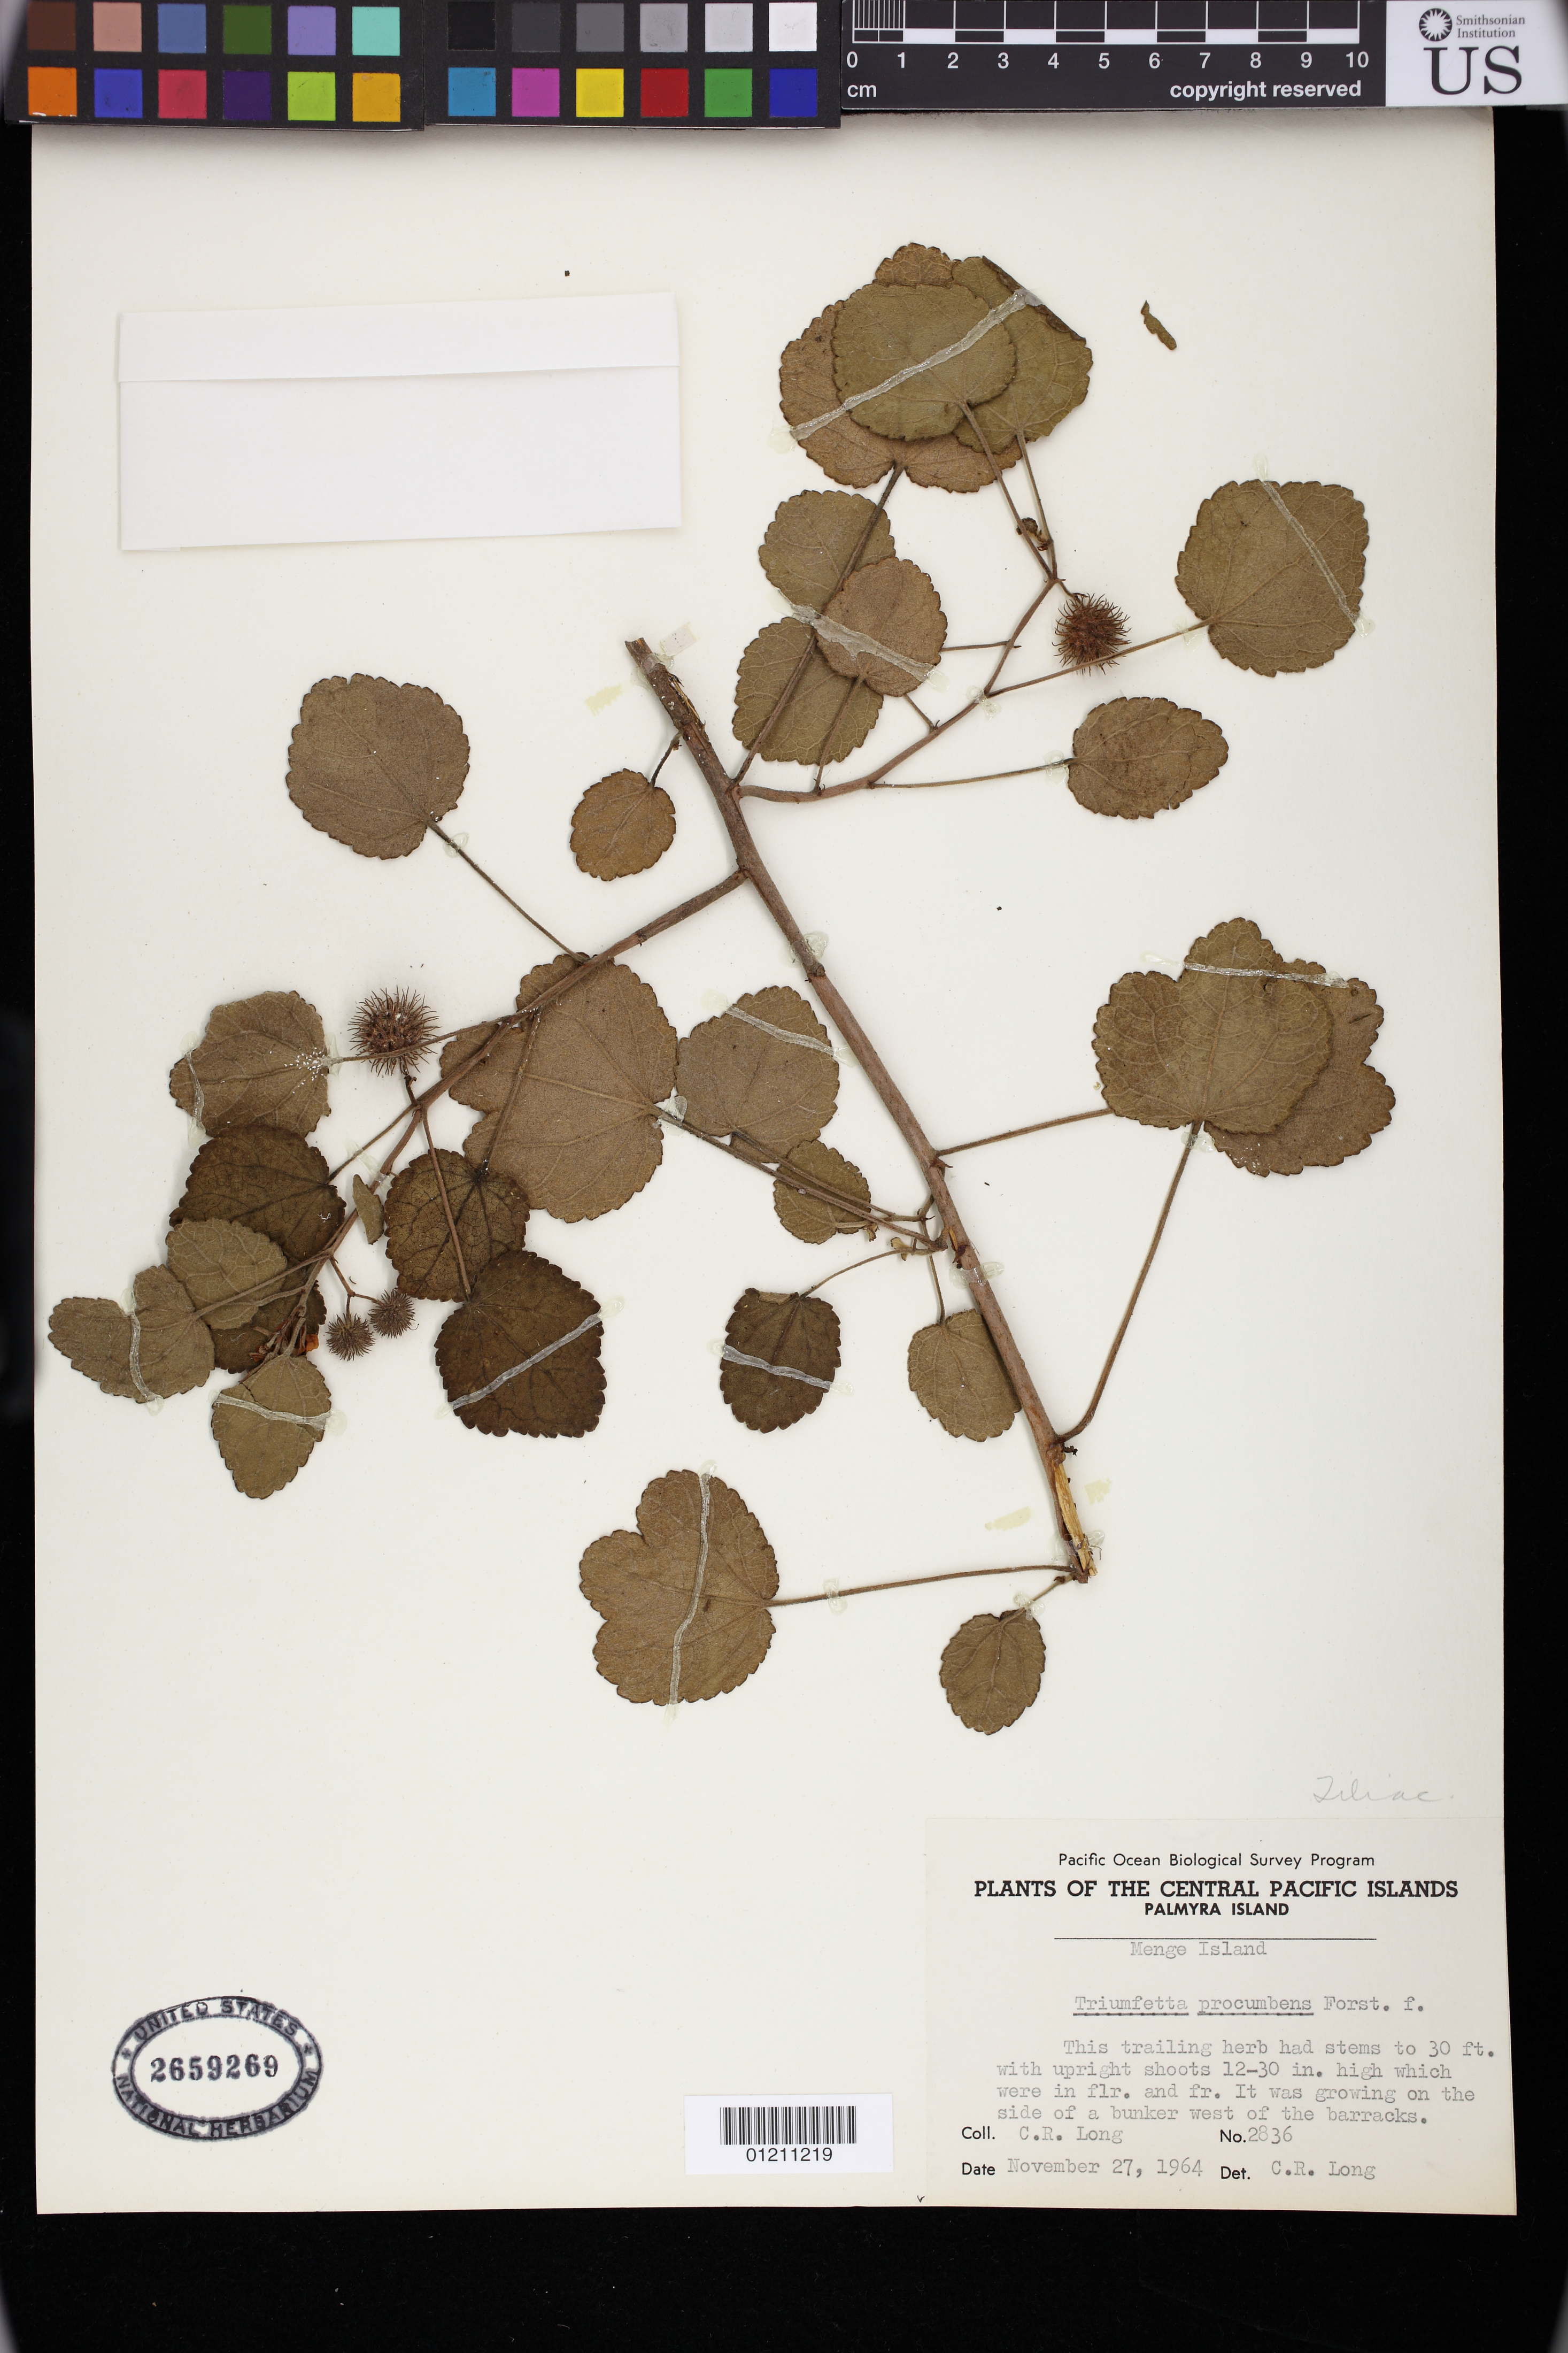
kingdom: Plantae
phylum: Tracheophyta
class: Magnoliopsida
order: Malvales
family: Malvaceae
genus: Triumfetta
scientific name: Triumfetta procumbens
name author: G. Forst.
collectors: C. R. Long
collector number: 2836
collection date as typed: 27 Nov 1964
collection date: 1964-11-27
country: U.S. Administered Pacific Islands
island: Palmyra Atoll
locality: Central Pacific Islands, Palmyra Island. Menge Islet: Growing on the side of a bunker west of the barracks.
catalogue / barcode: US 2659269